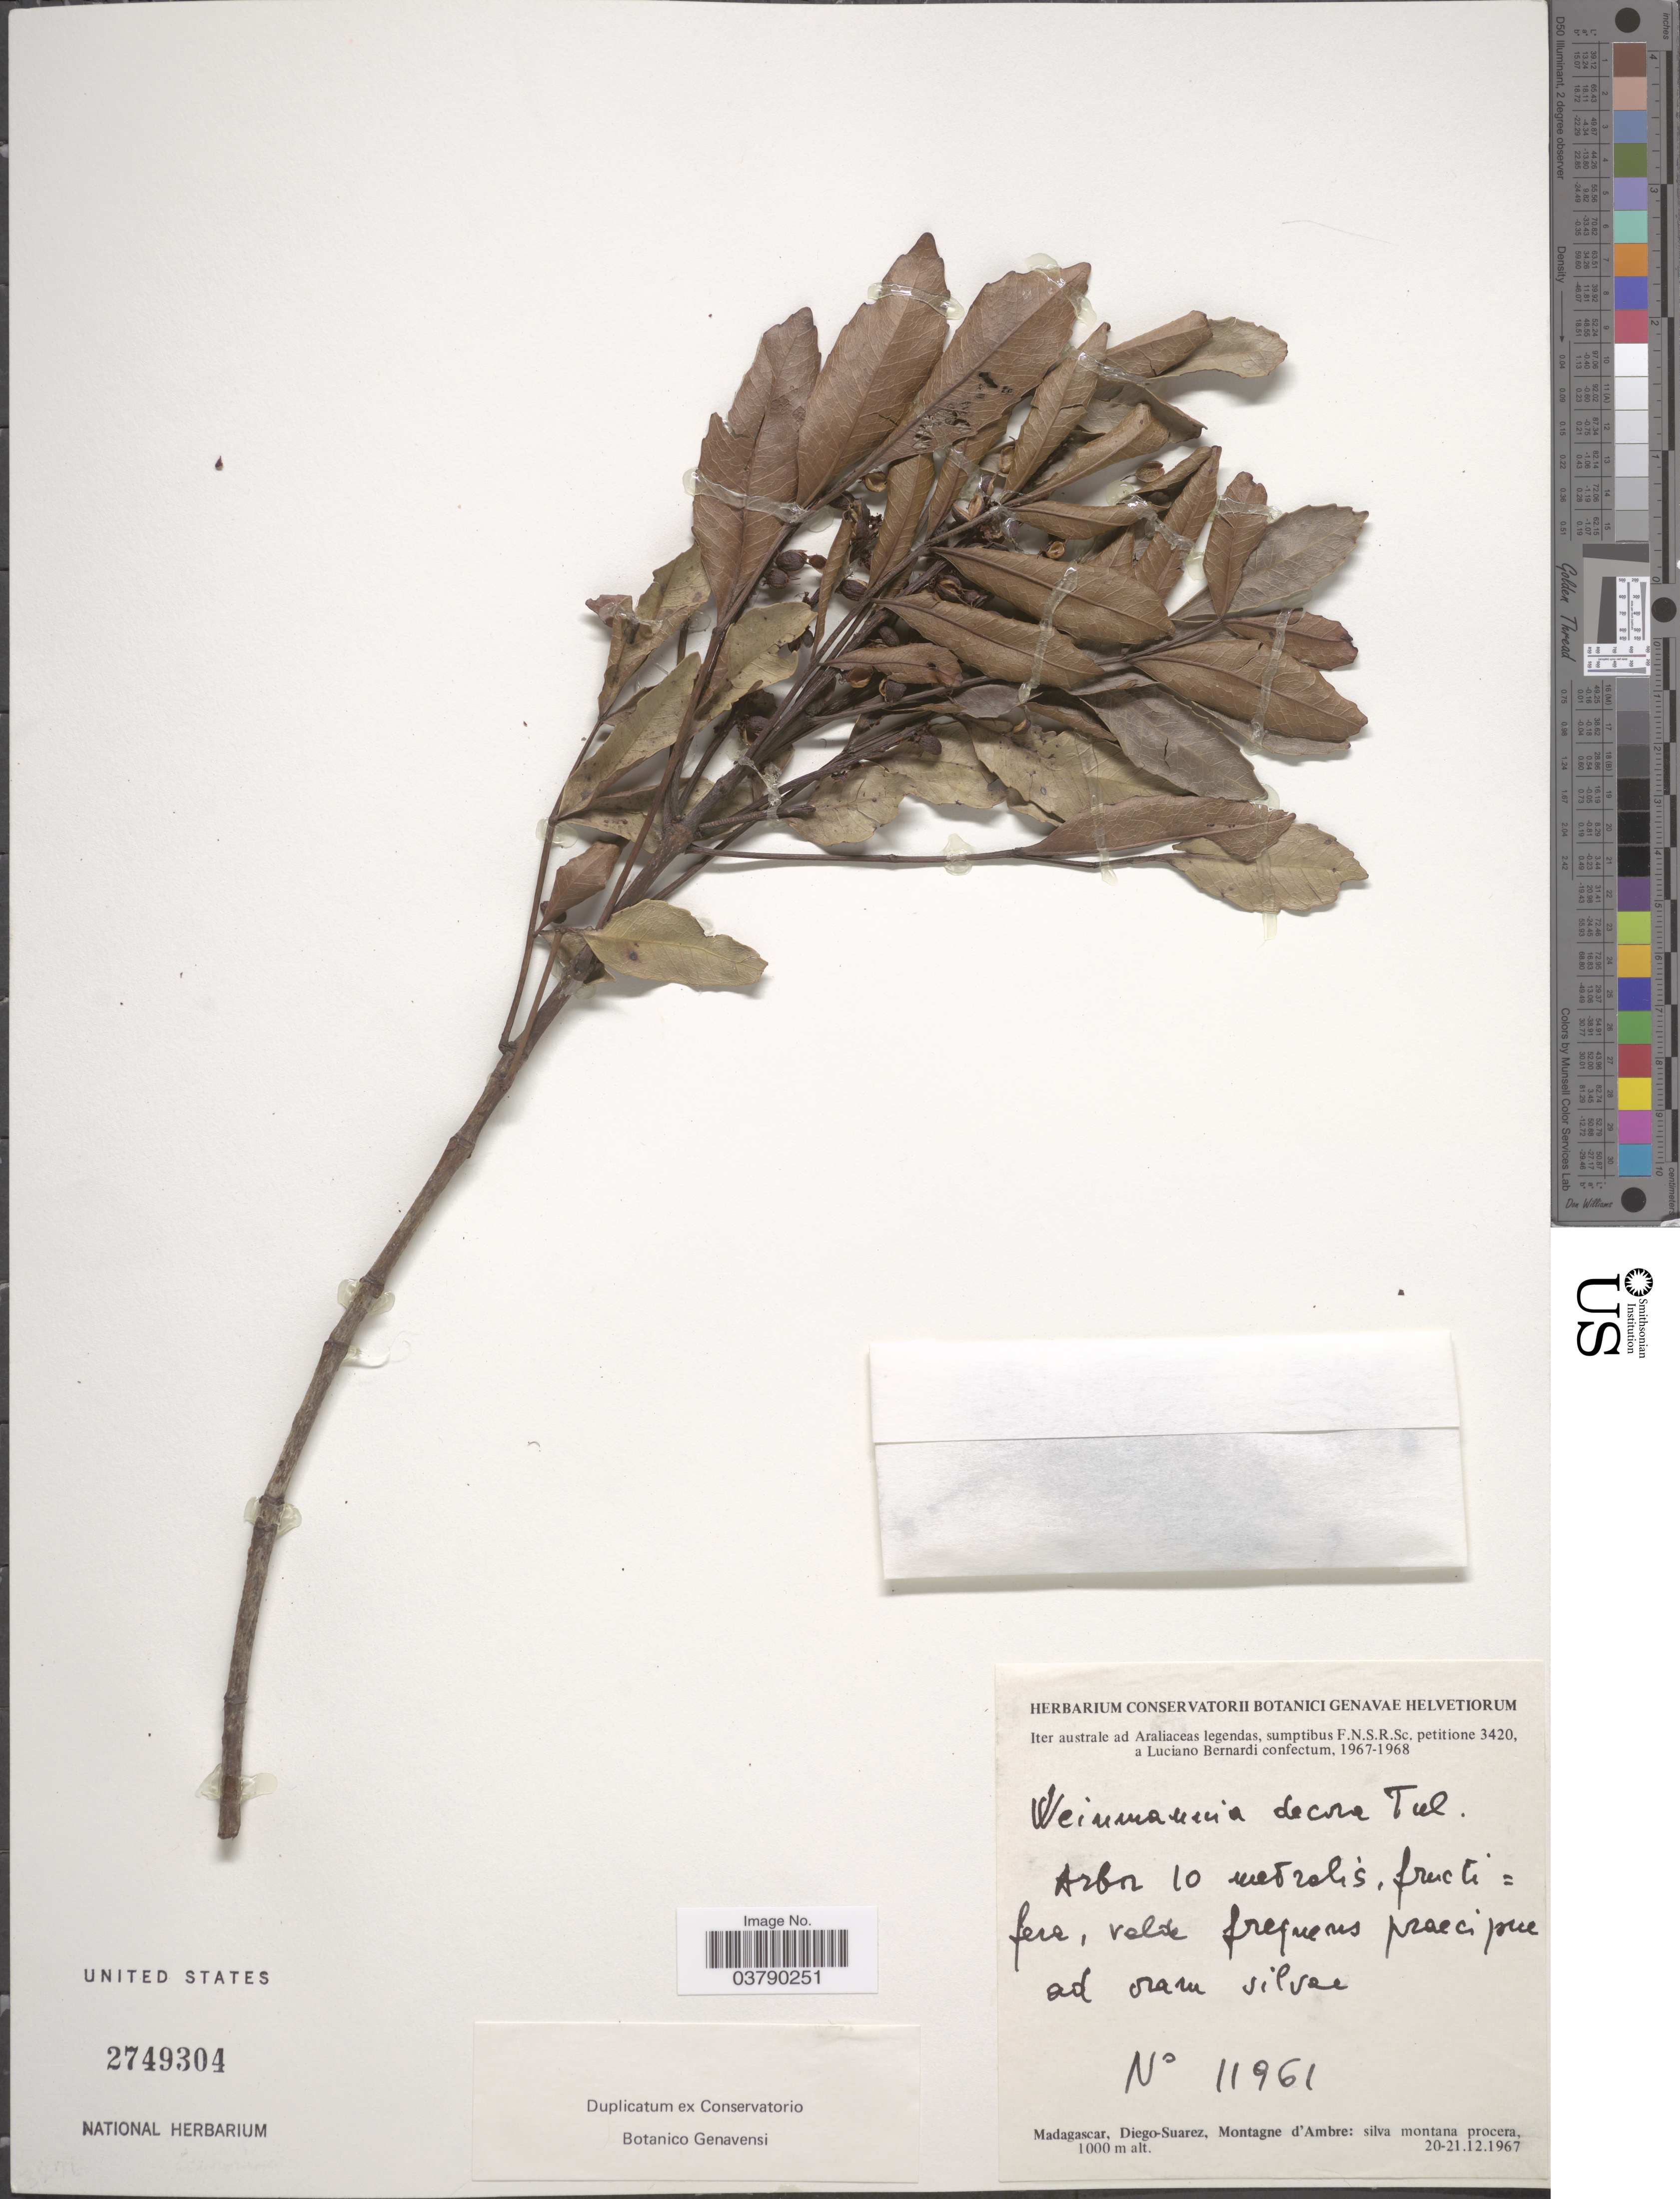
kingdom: Plantae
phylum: Tracheophyta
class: Magnoliopsida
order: Oxalidales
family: Cunoniaceae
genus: Pterophylla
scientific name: Pterophylla decora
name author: (Tul.) J. Bradford & Z.S. Rogers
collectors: L. Bernardi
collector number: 11961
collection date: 1967-12-20/1967-12-21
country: Madagascar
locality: Diego-Suarez, Montagne d'Ambre: silva montana procera.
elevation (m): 1000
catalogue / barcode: US 2749304